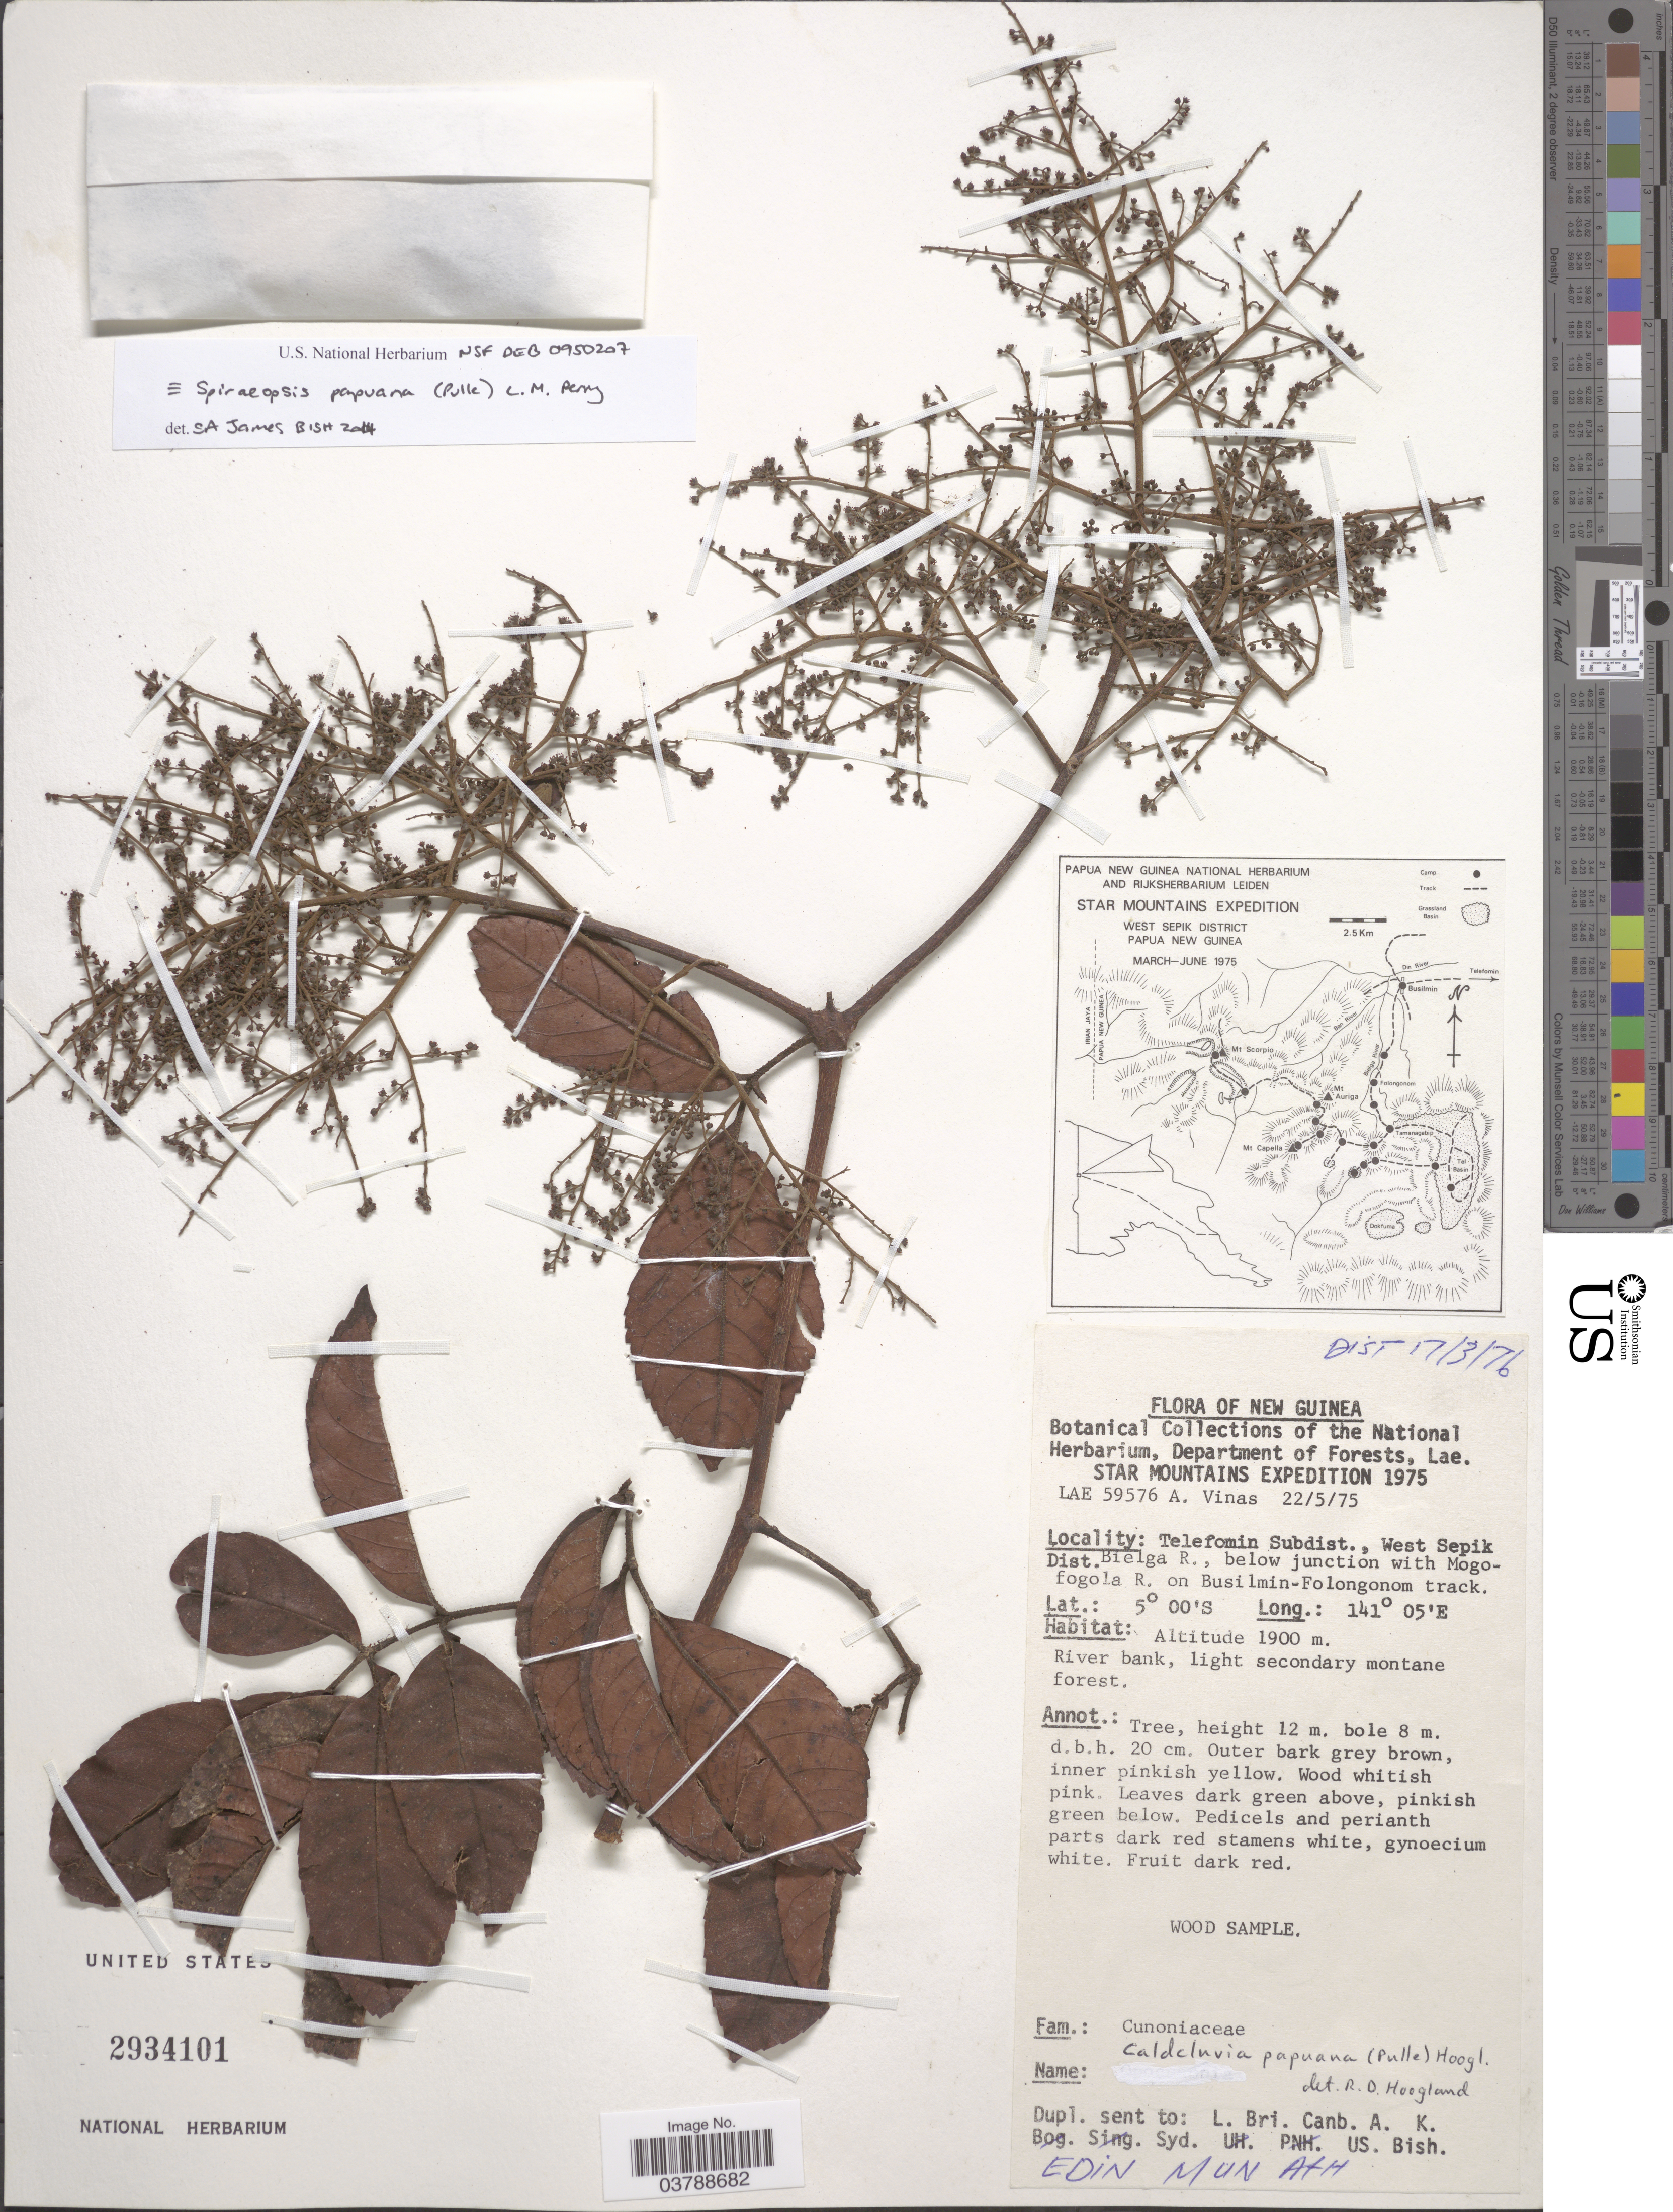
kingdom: Plantae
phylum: Tracheophyta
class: Magnoliopsida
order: Oxalidales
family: Cunoniaceae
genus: Caldcluvia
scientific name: Caldcluvia papuana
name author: (Pulle) Hoogland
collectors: A. Vinas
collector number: LAE59576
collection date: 1975-05-22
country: Papua New Guinea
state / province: Sandaun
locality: Star Mountains. New Guinea. Telefomin Subdist., West Sepik Dist. Bielga R., below junction with Mogofogolo R. on Busilmin-Folongonom track.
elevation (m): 1900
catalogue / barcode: US 2934101